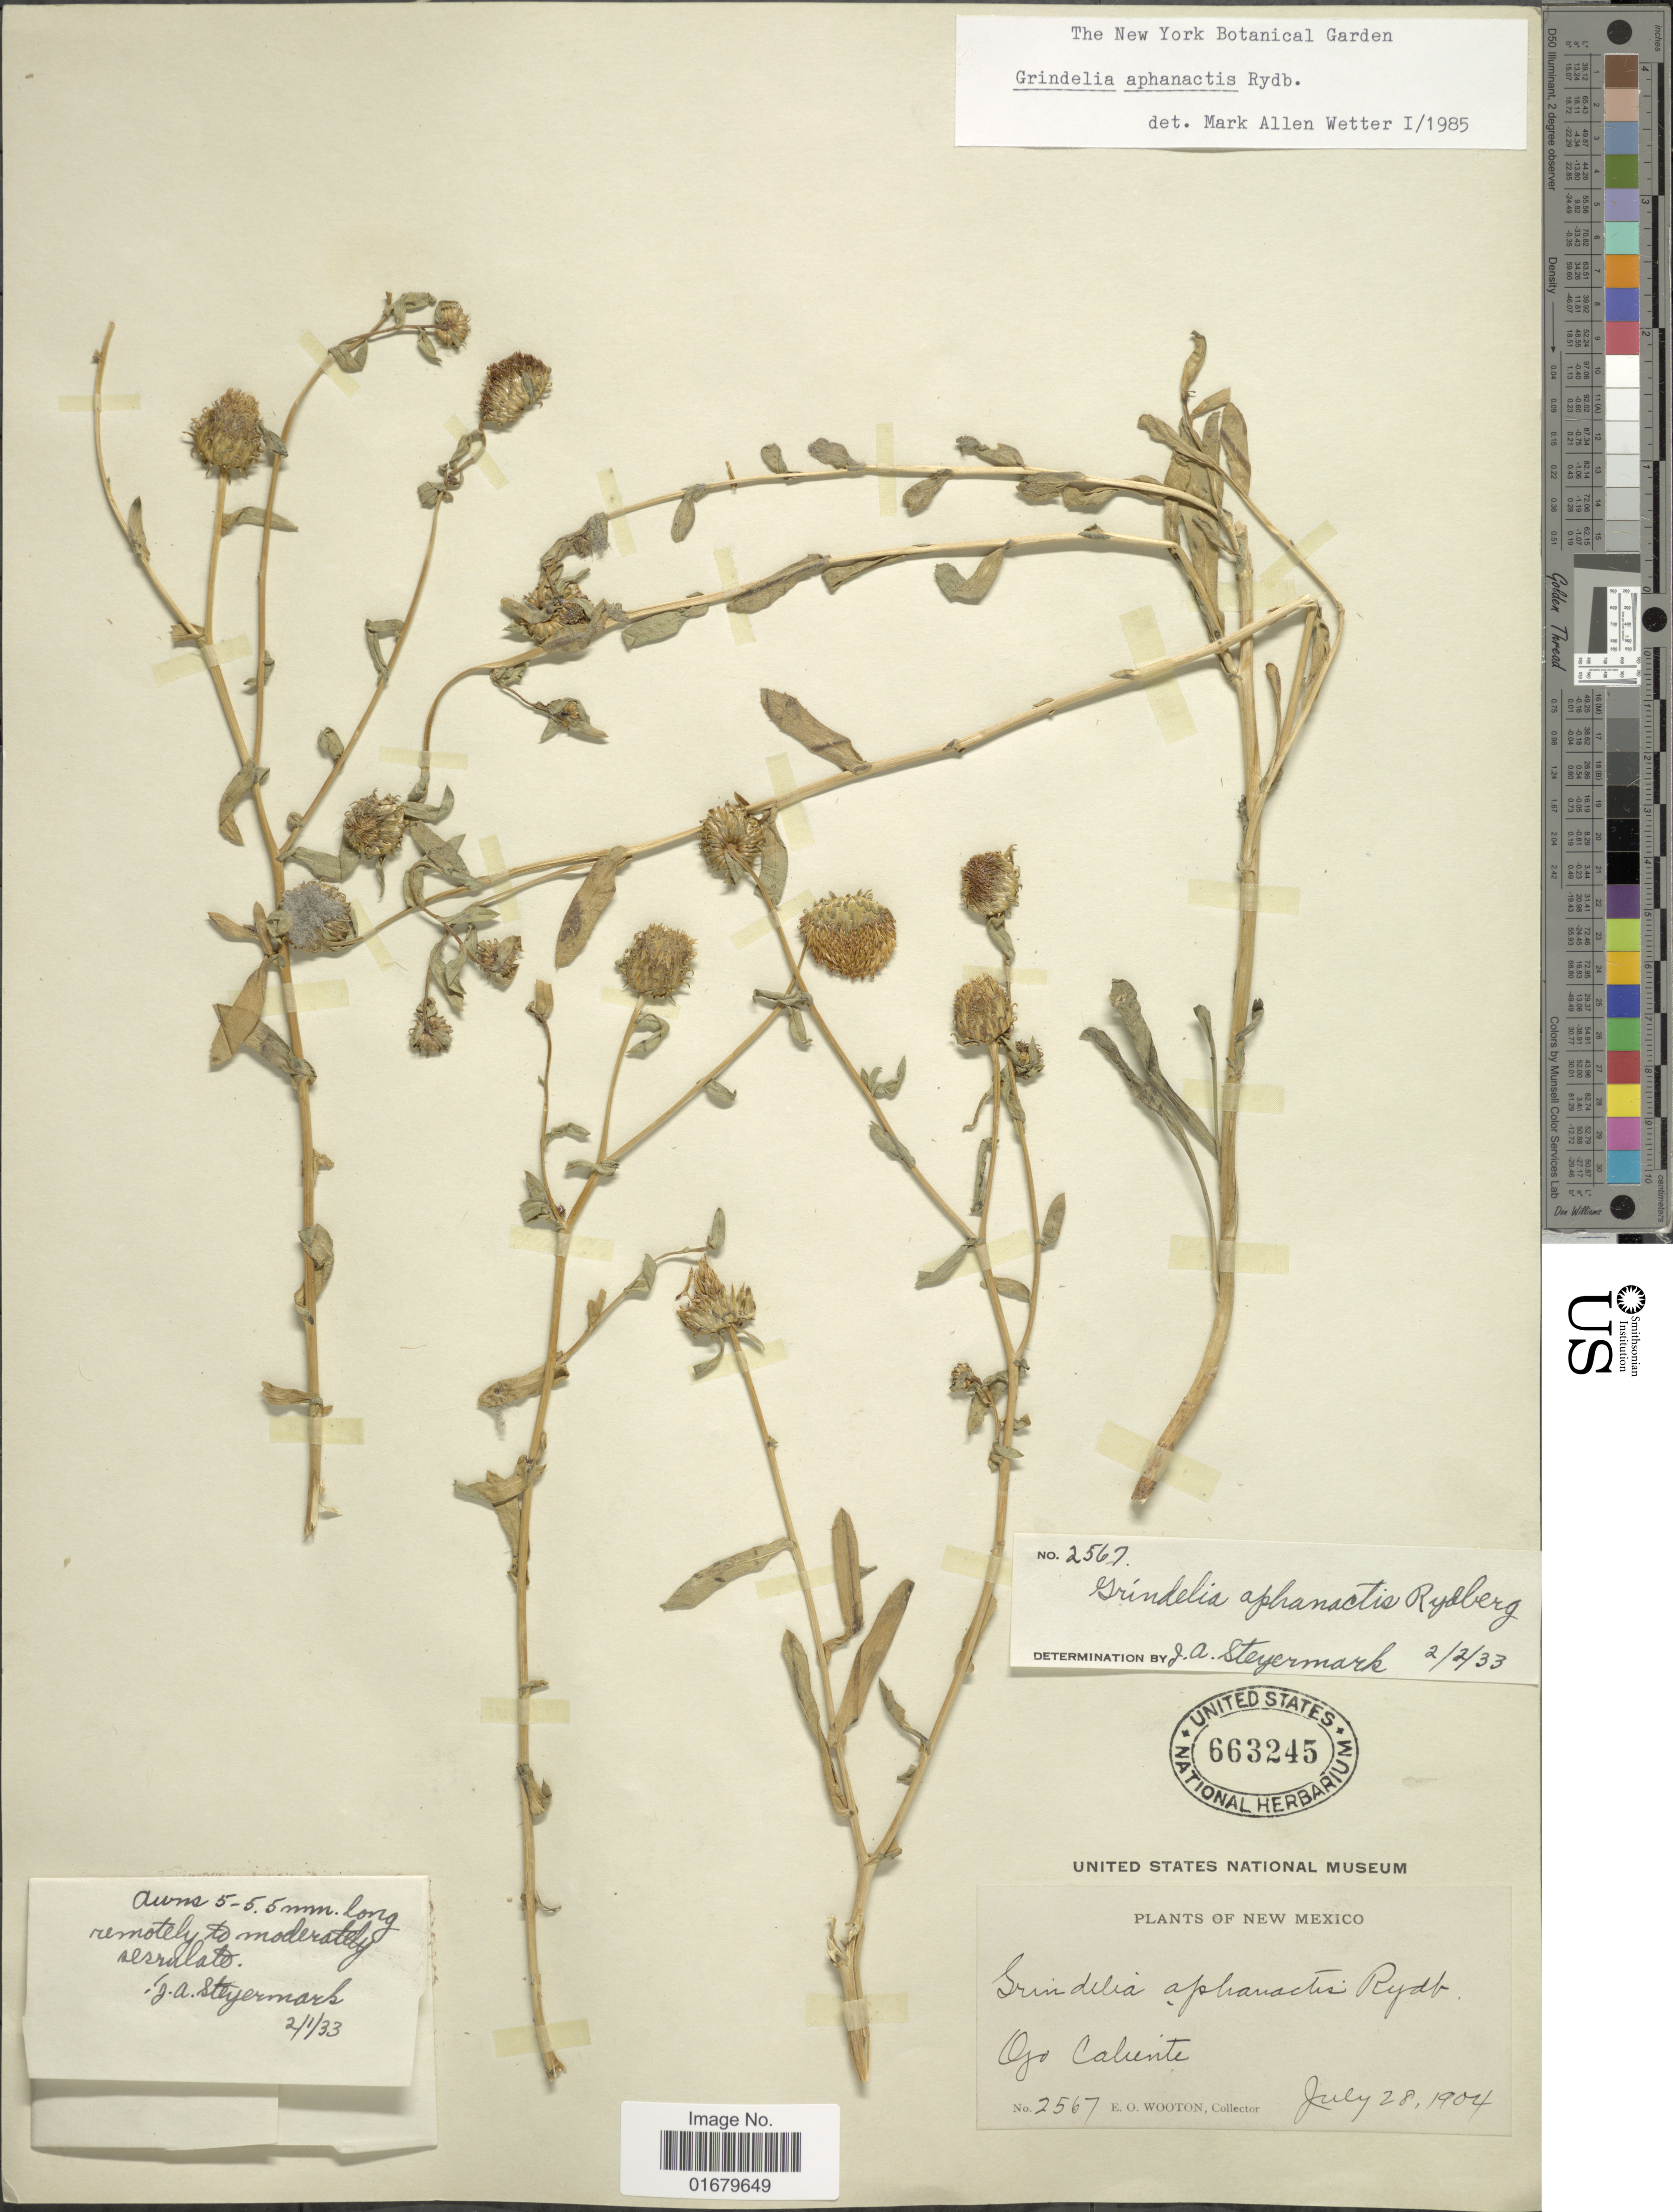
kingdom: Plantae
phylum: Tracheophyta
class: Magnoliopsida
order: Asterales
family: Asteraceae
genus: Grindelia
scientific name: Grindelia aphanactis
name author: Rydb.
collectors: E. O. Wooton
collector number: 2567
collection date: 1904-07-28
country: United States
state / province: New Mexico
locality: Ojo Caliente.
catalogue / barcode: US 663245